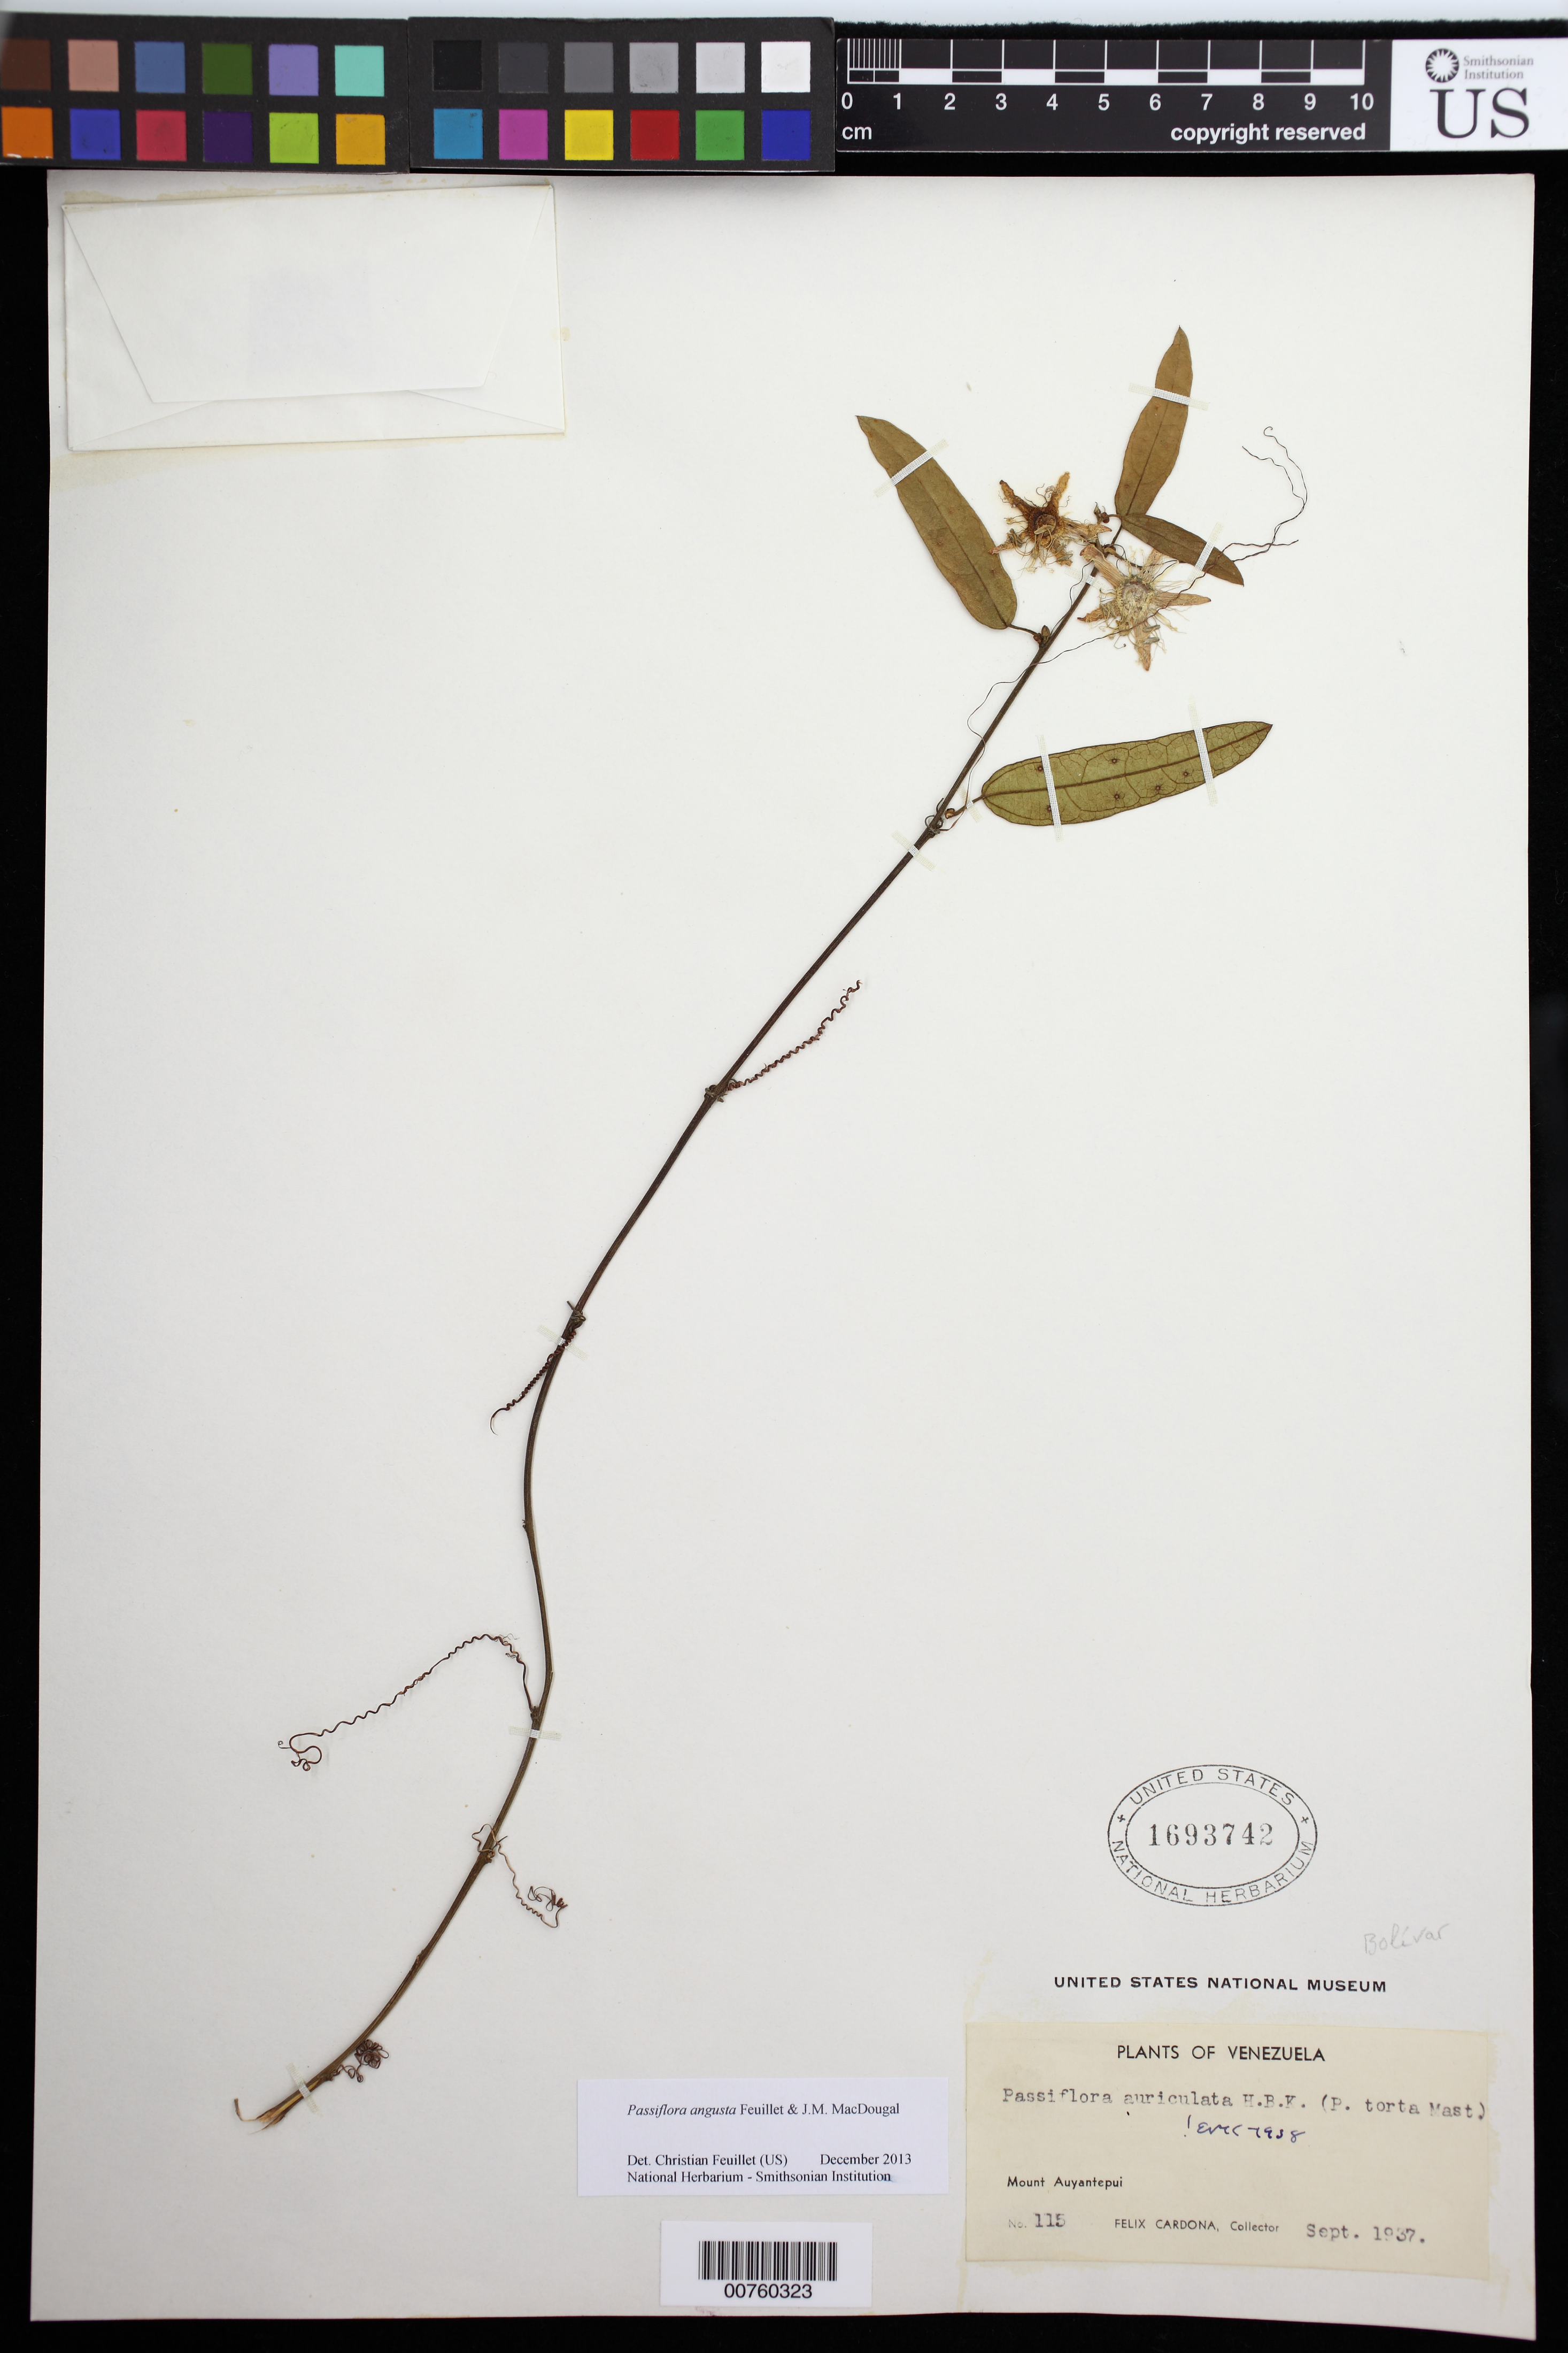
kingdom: Plantae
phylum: Tracheophyta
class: Magnoliopsida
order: Malpighiales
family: Passifloraceae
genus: Passiflora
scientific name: Passiflora auriculata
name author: Kunth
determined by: Killip, Ellsworth P.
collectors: F. Cardona Puig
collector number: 115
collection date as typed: Sep-37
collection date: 1937-09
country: Venezuela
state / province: Bolívar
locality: Cerro Auyantepuí, Alto Caroní, Guayana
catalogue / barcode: US 1693742